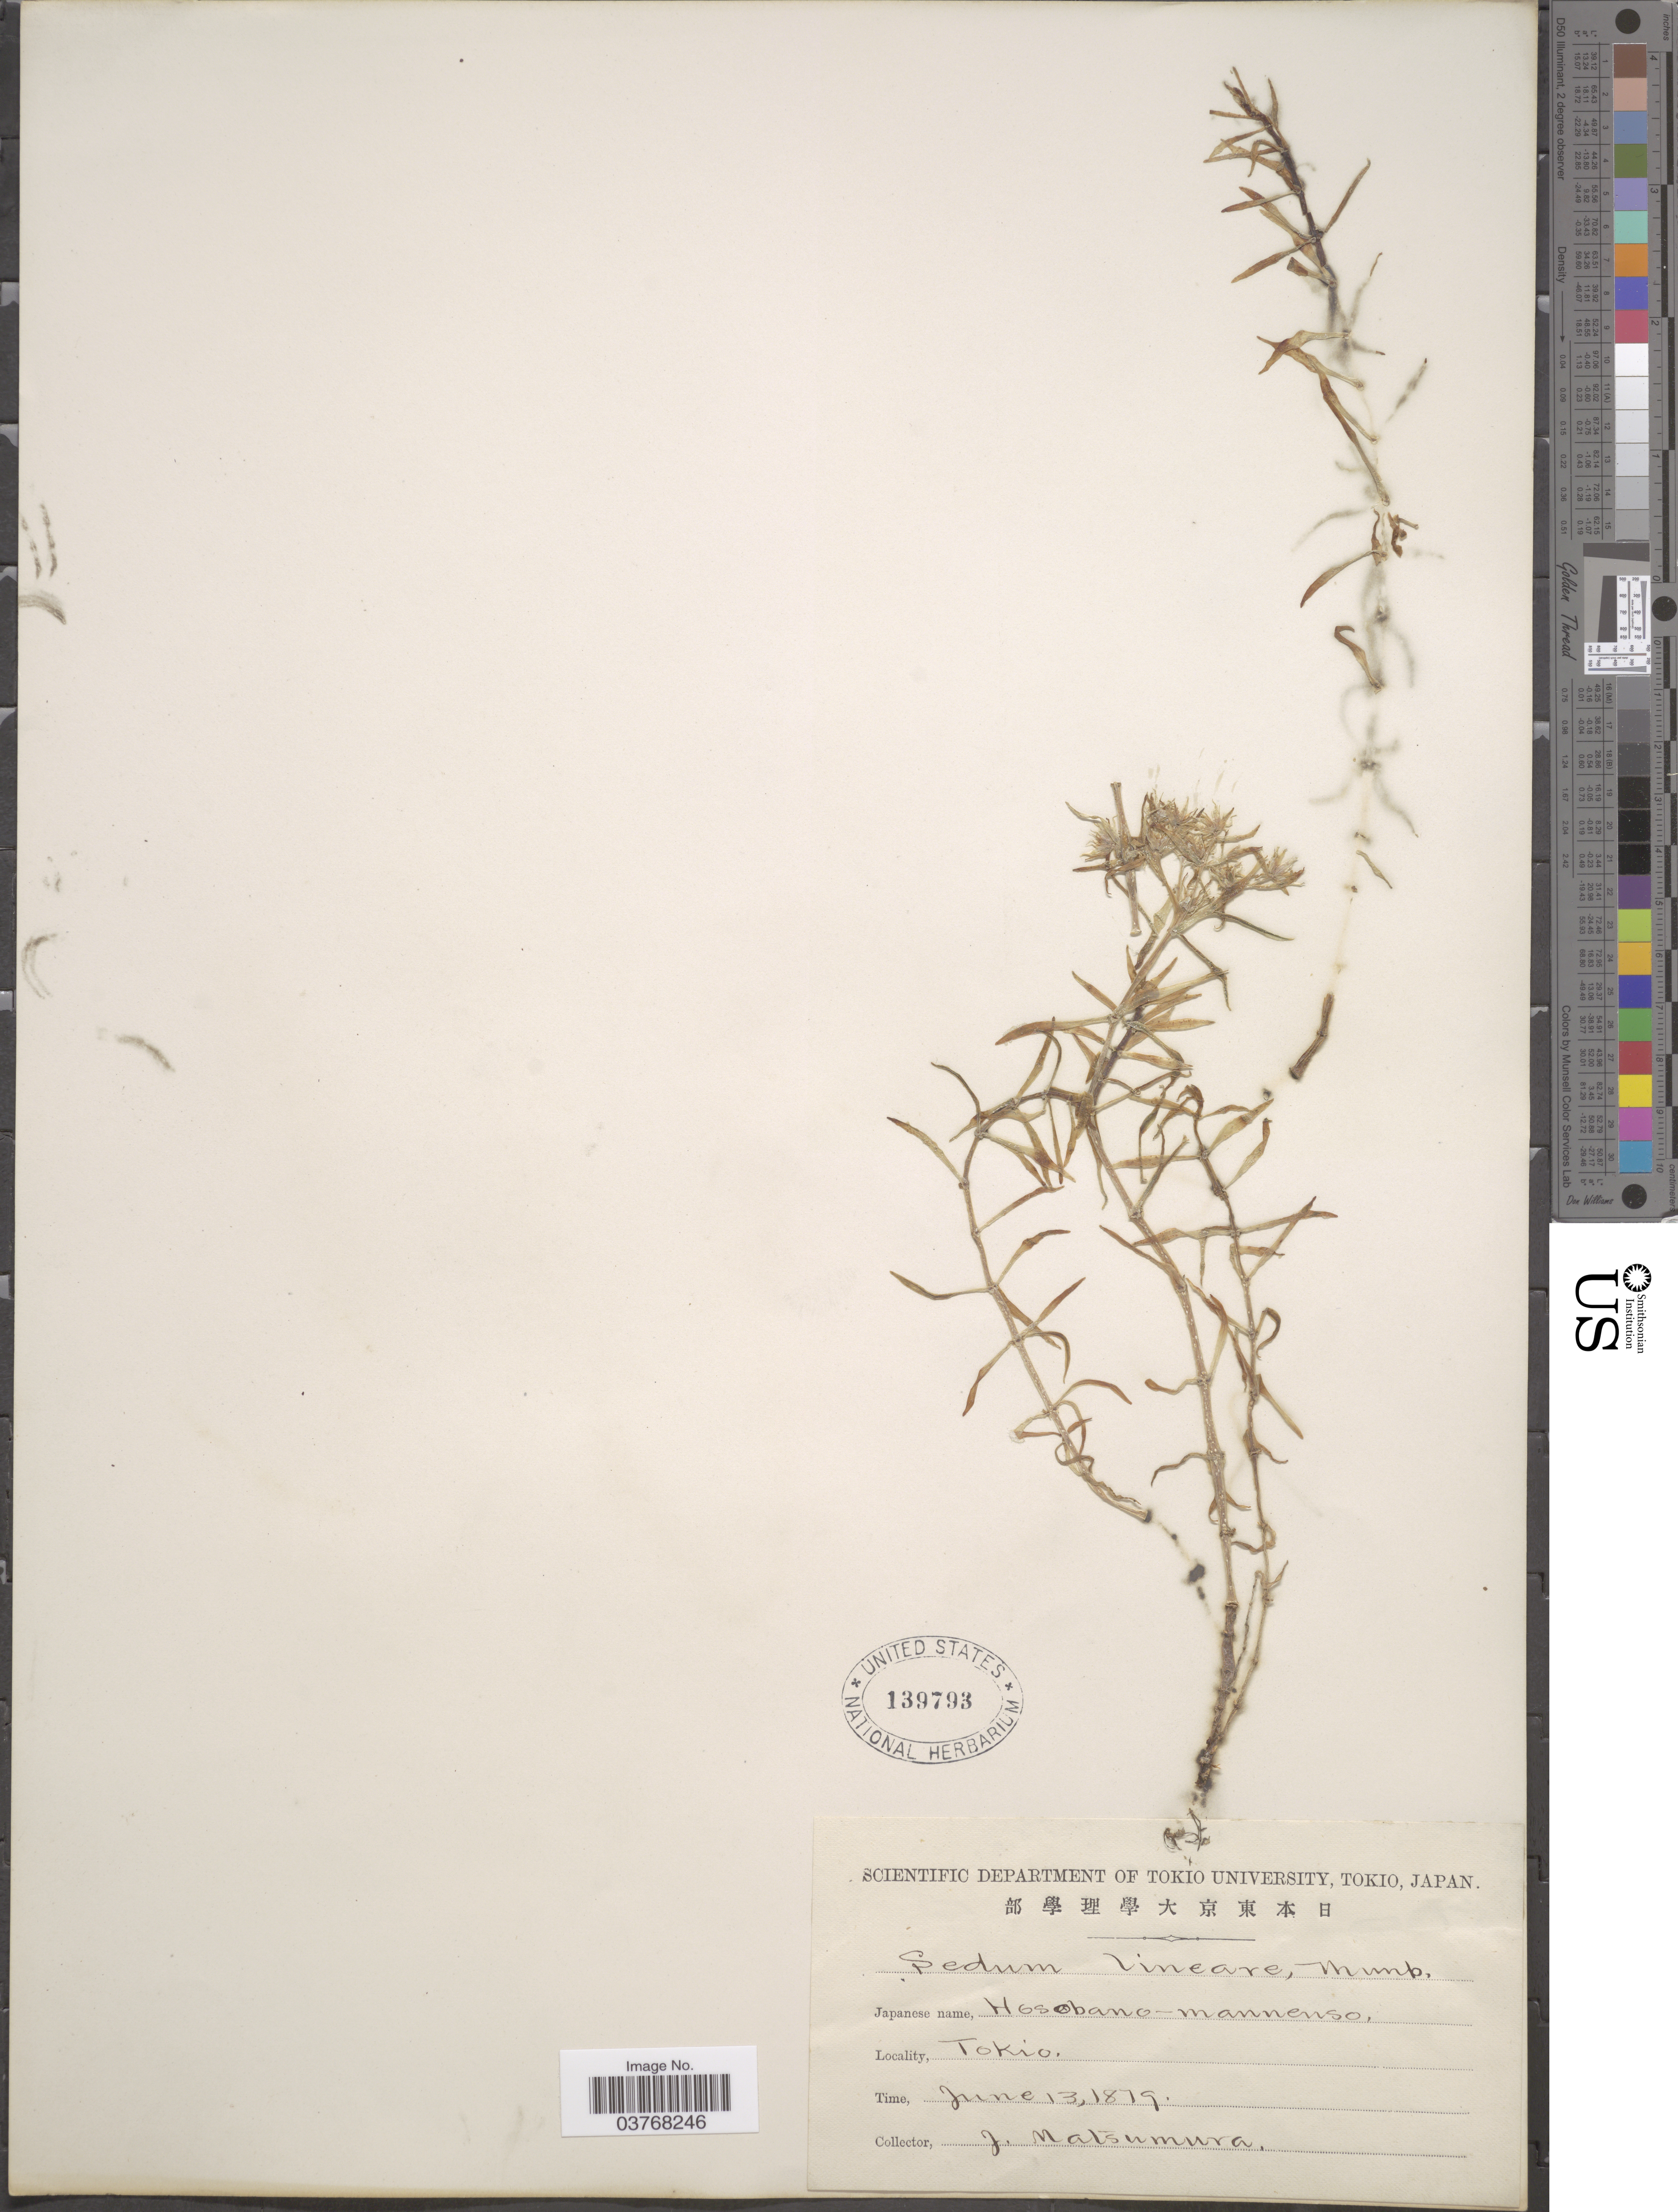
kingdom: Plantae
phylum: Tracheophyta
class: Magnoliopsida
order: Saxifragales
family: Crassulaceae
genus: Sedum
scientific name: Sedum lineare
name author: Thunb.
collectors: J. Matsumura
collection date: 1879-06-13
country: Japan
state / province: Tokyo, Federal City of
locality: Tokio.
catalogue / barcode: US 139793